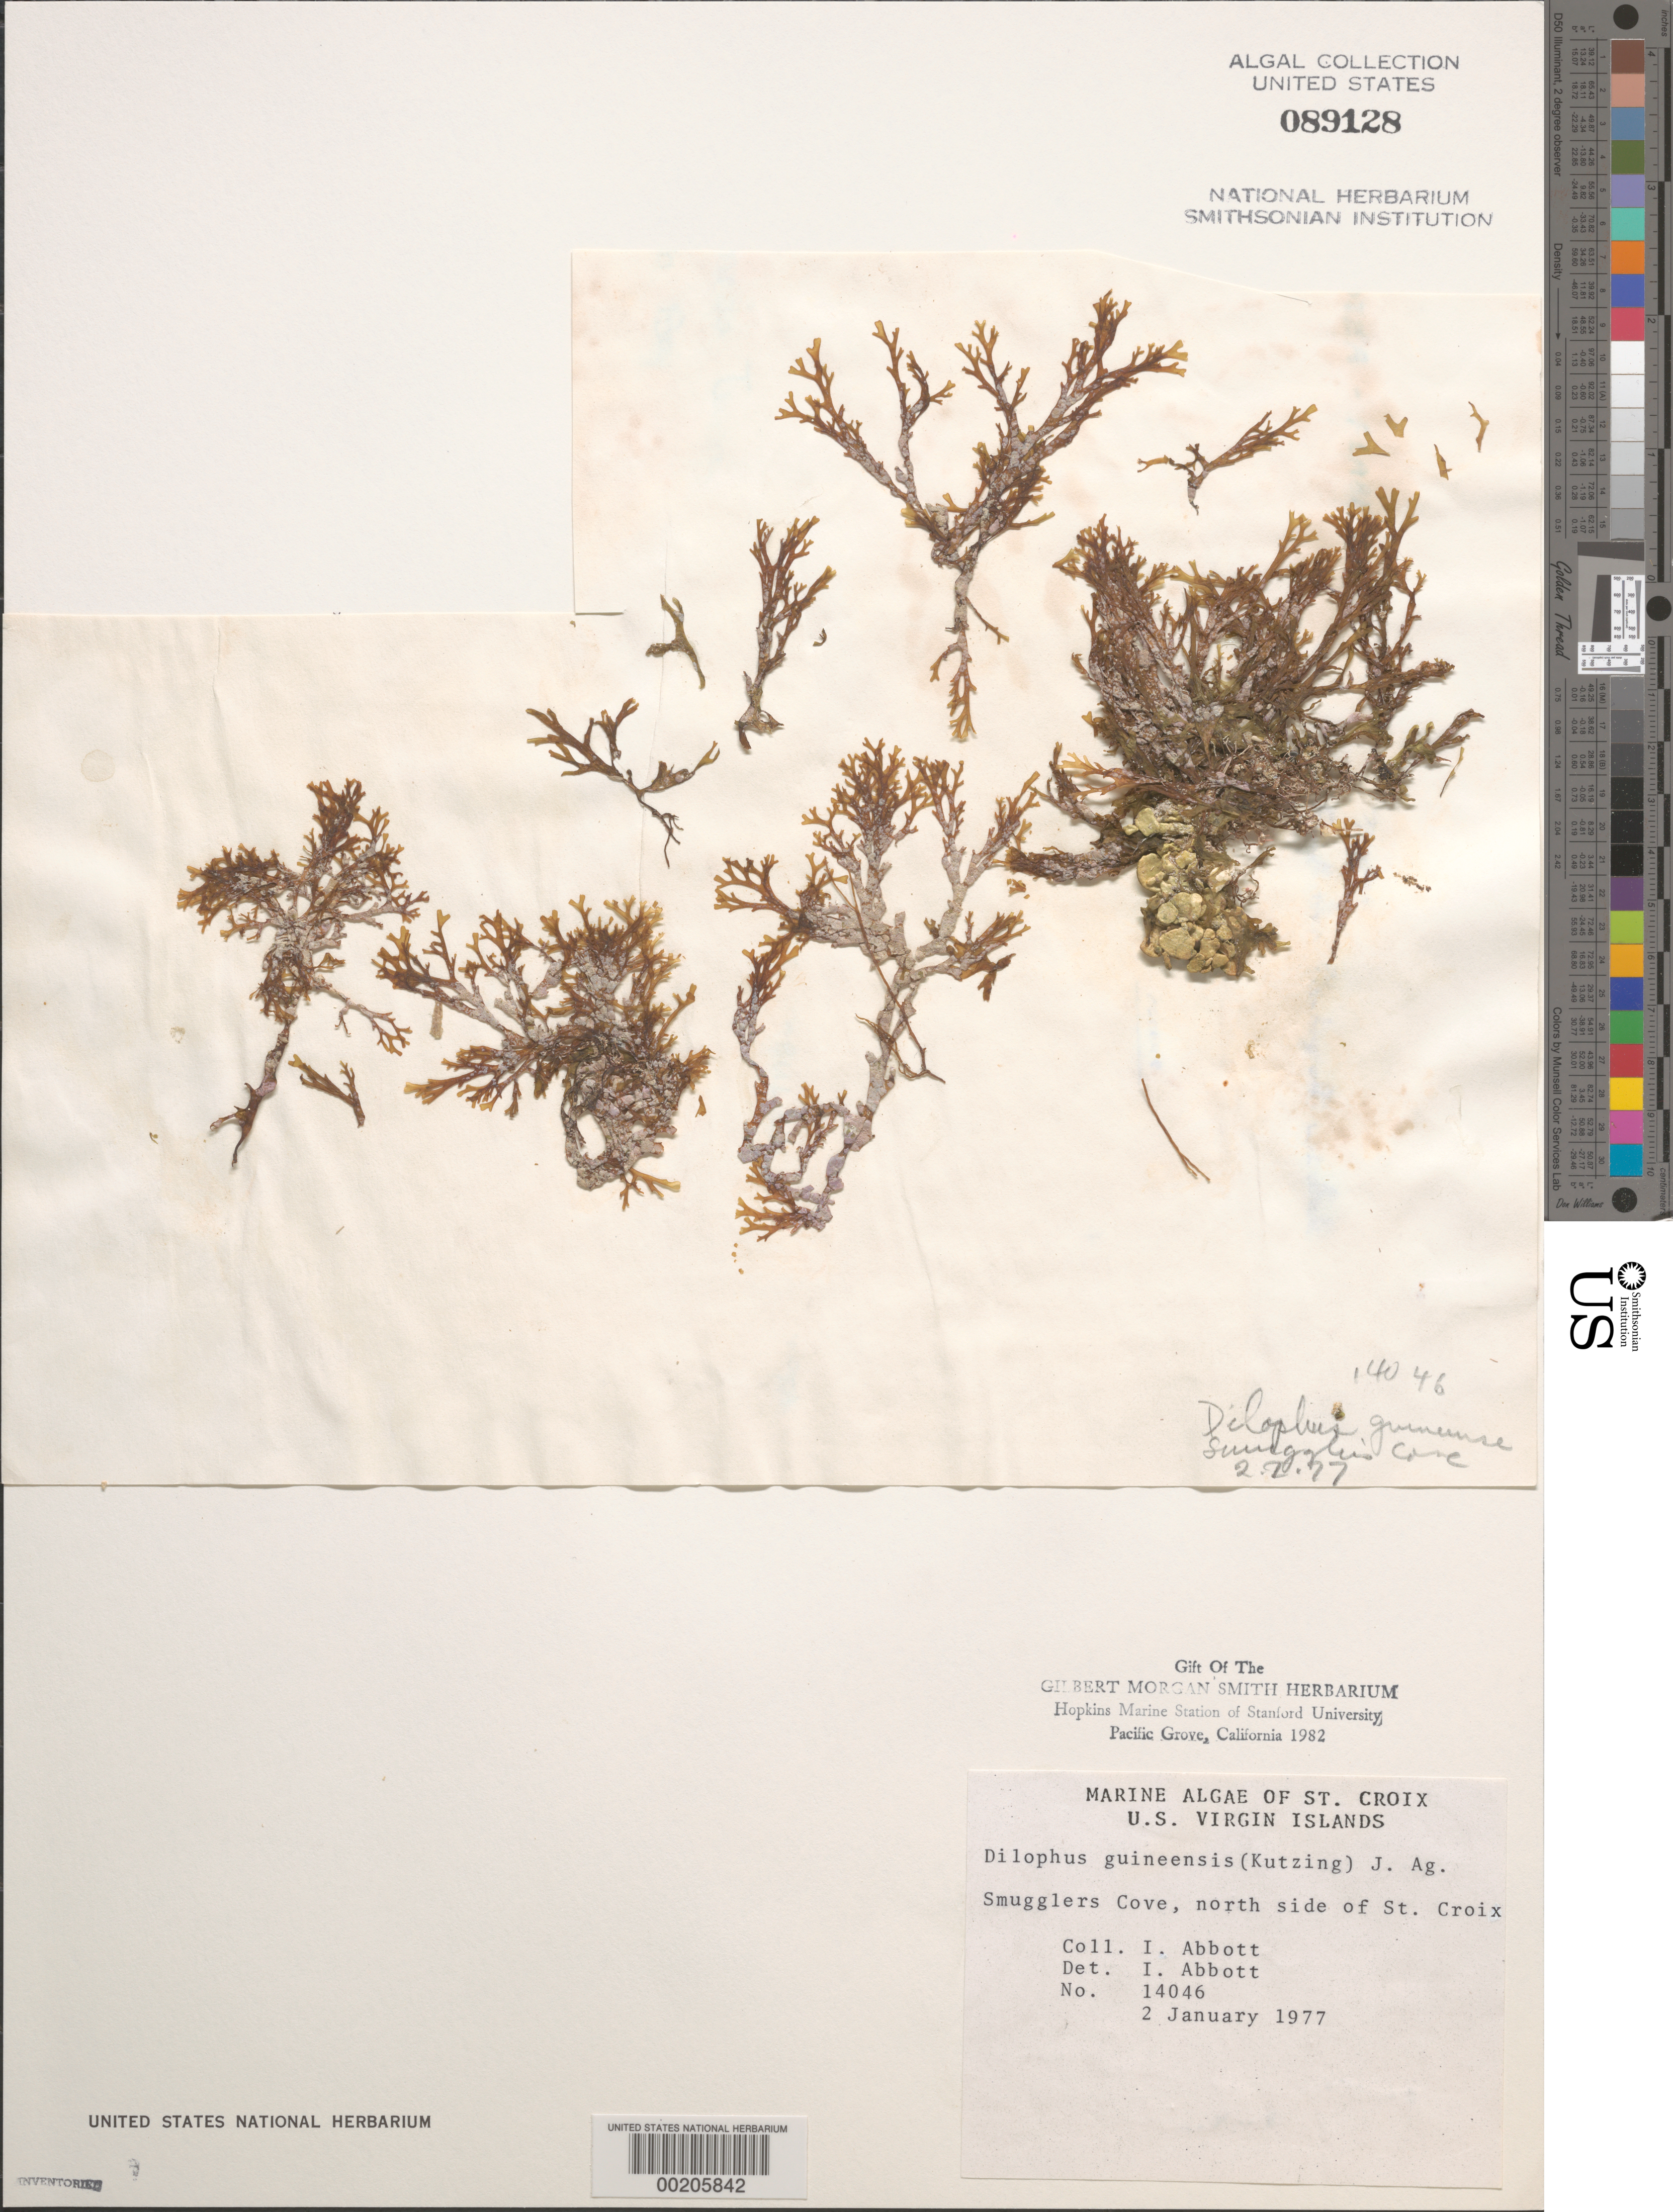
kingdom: Chromista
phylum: Ochrophyta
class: Phaeophyceae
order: Dictyotales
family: Dictyotaceae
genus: Dictyota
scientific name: Dictyota guineensis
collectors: I. A. Abbott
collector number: IAA 14046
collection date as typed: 02 Jan 1977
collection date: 1977-01-02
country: U.S. Virgin Islands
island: St. Croix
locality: Smuggler's Cove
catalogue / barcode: US 89128